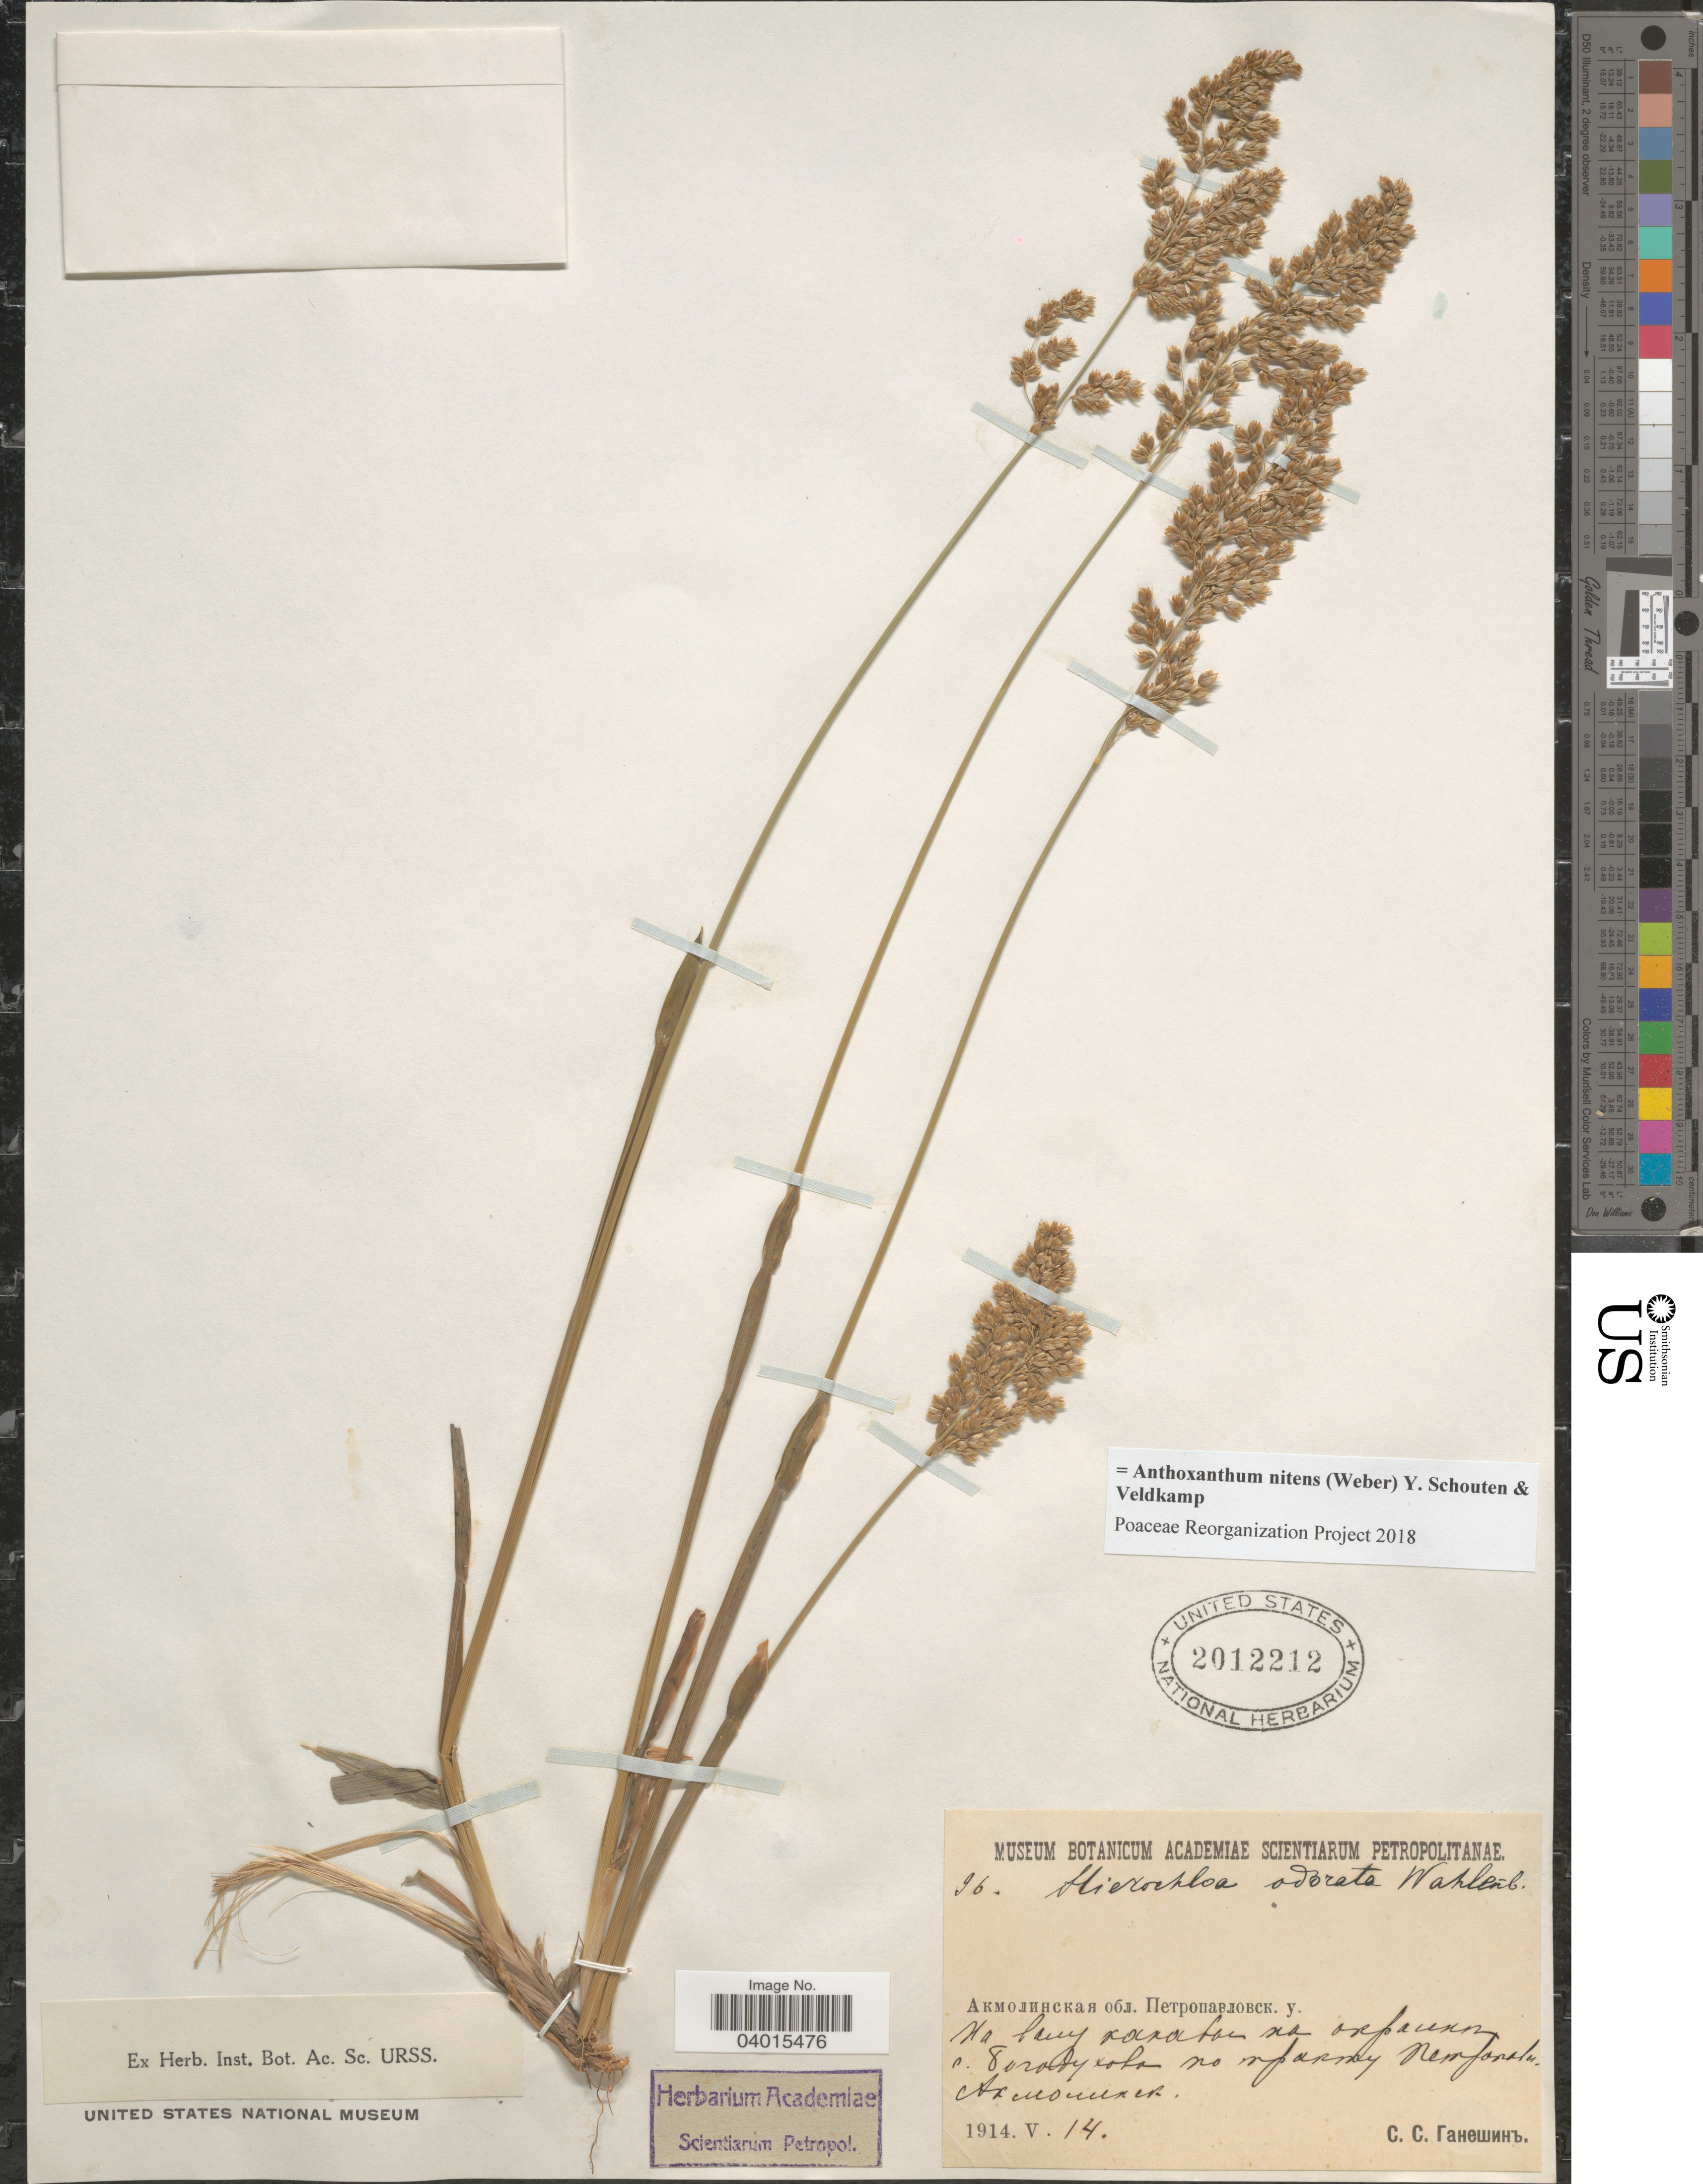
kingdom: Plantae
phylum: Tracheophyta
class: Liliopsida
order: Poales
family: Poaceae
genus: Anthoxanthum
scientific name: Anthoxanthum nitens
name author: (G.H. Weber) R.T.A. Schouten & Veldkamp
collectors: S. Ganeshin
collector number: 96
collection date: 1914-05-14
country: Kazakhstan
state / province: North Kazakhstan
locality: Visinity of Bogodukhovka on the road Petropavl - Akmolinsk (now Nur-Sultan)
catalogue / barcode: US 2012212